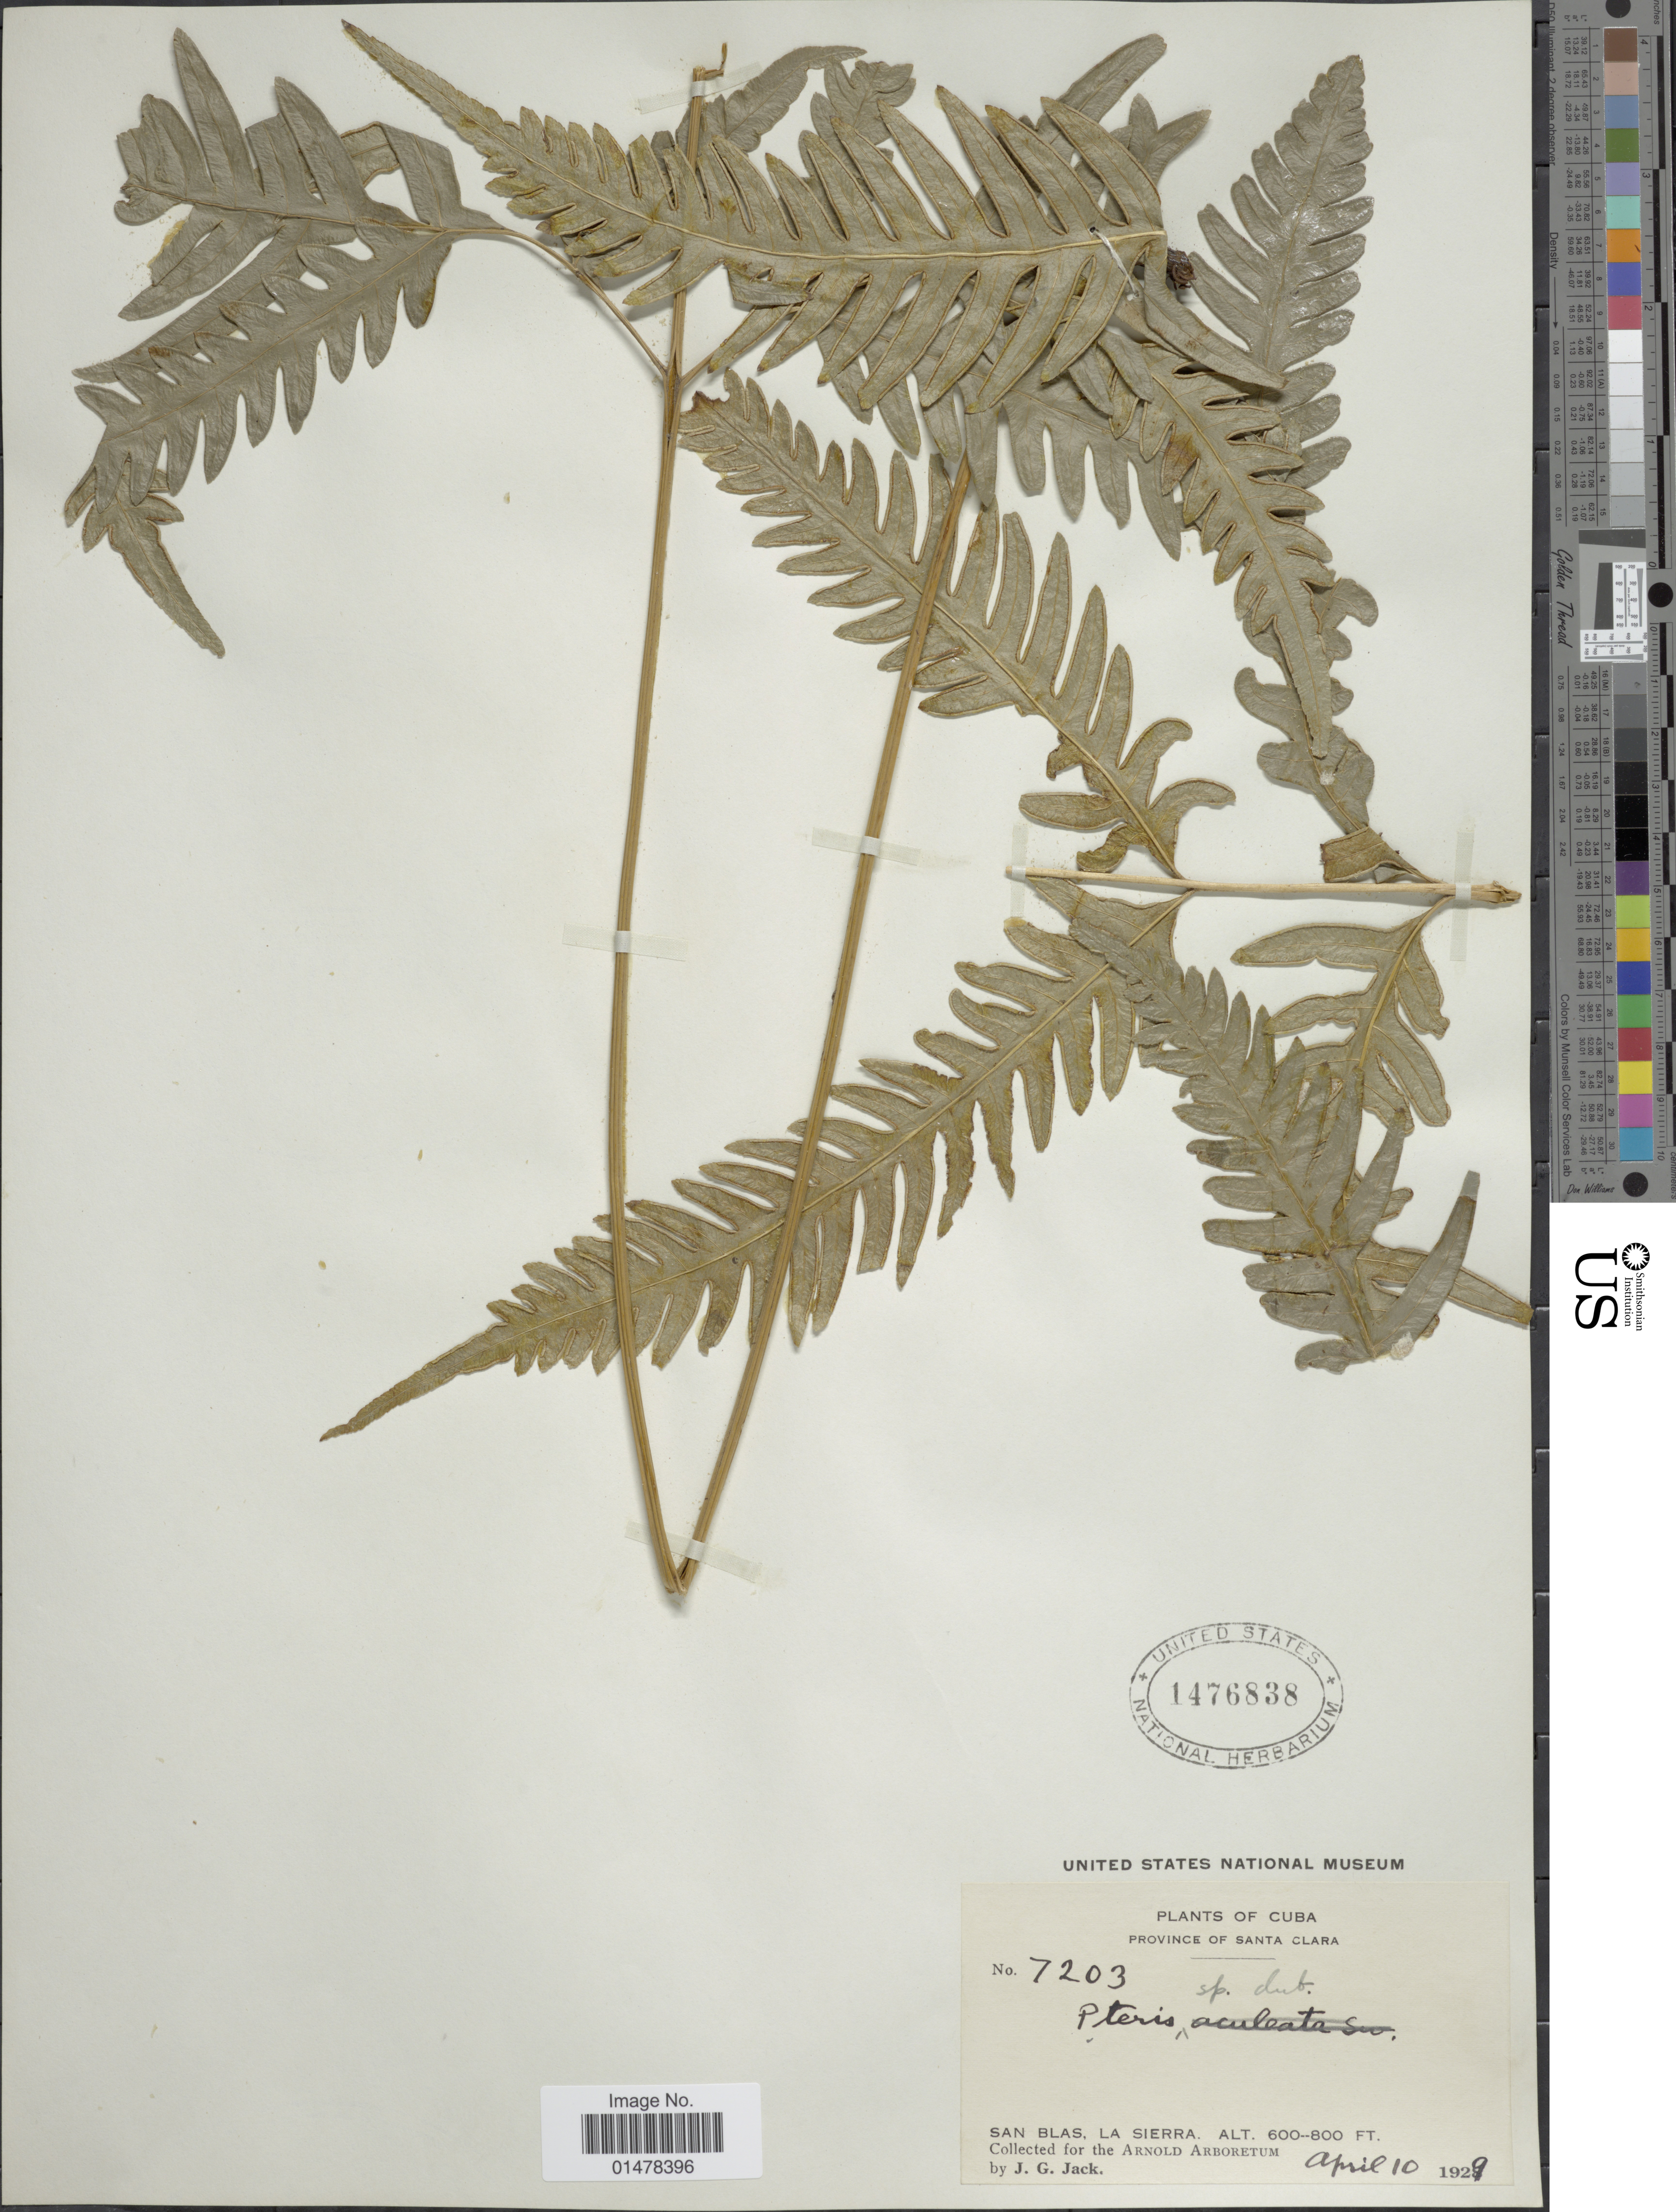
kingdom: Plantae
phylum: Tracheophyta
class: Polypodiopsida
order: Polypodiales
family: Pteridaceae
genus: Pteris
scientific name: Pteris altissima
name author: Poir.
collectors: J. G. Jack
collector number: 7203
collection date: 1929-04-10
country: Cuba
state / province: Las Villas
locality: Plants of Cuba, province of Santa Clara, San Blas, la Sierra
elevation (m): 183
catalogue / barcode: US 1476838